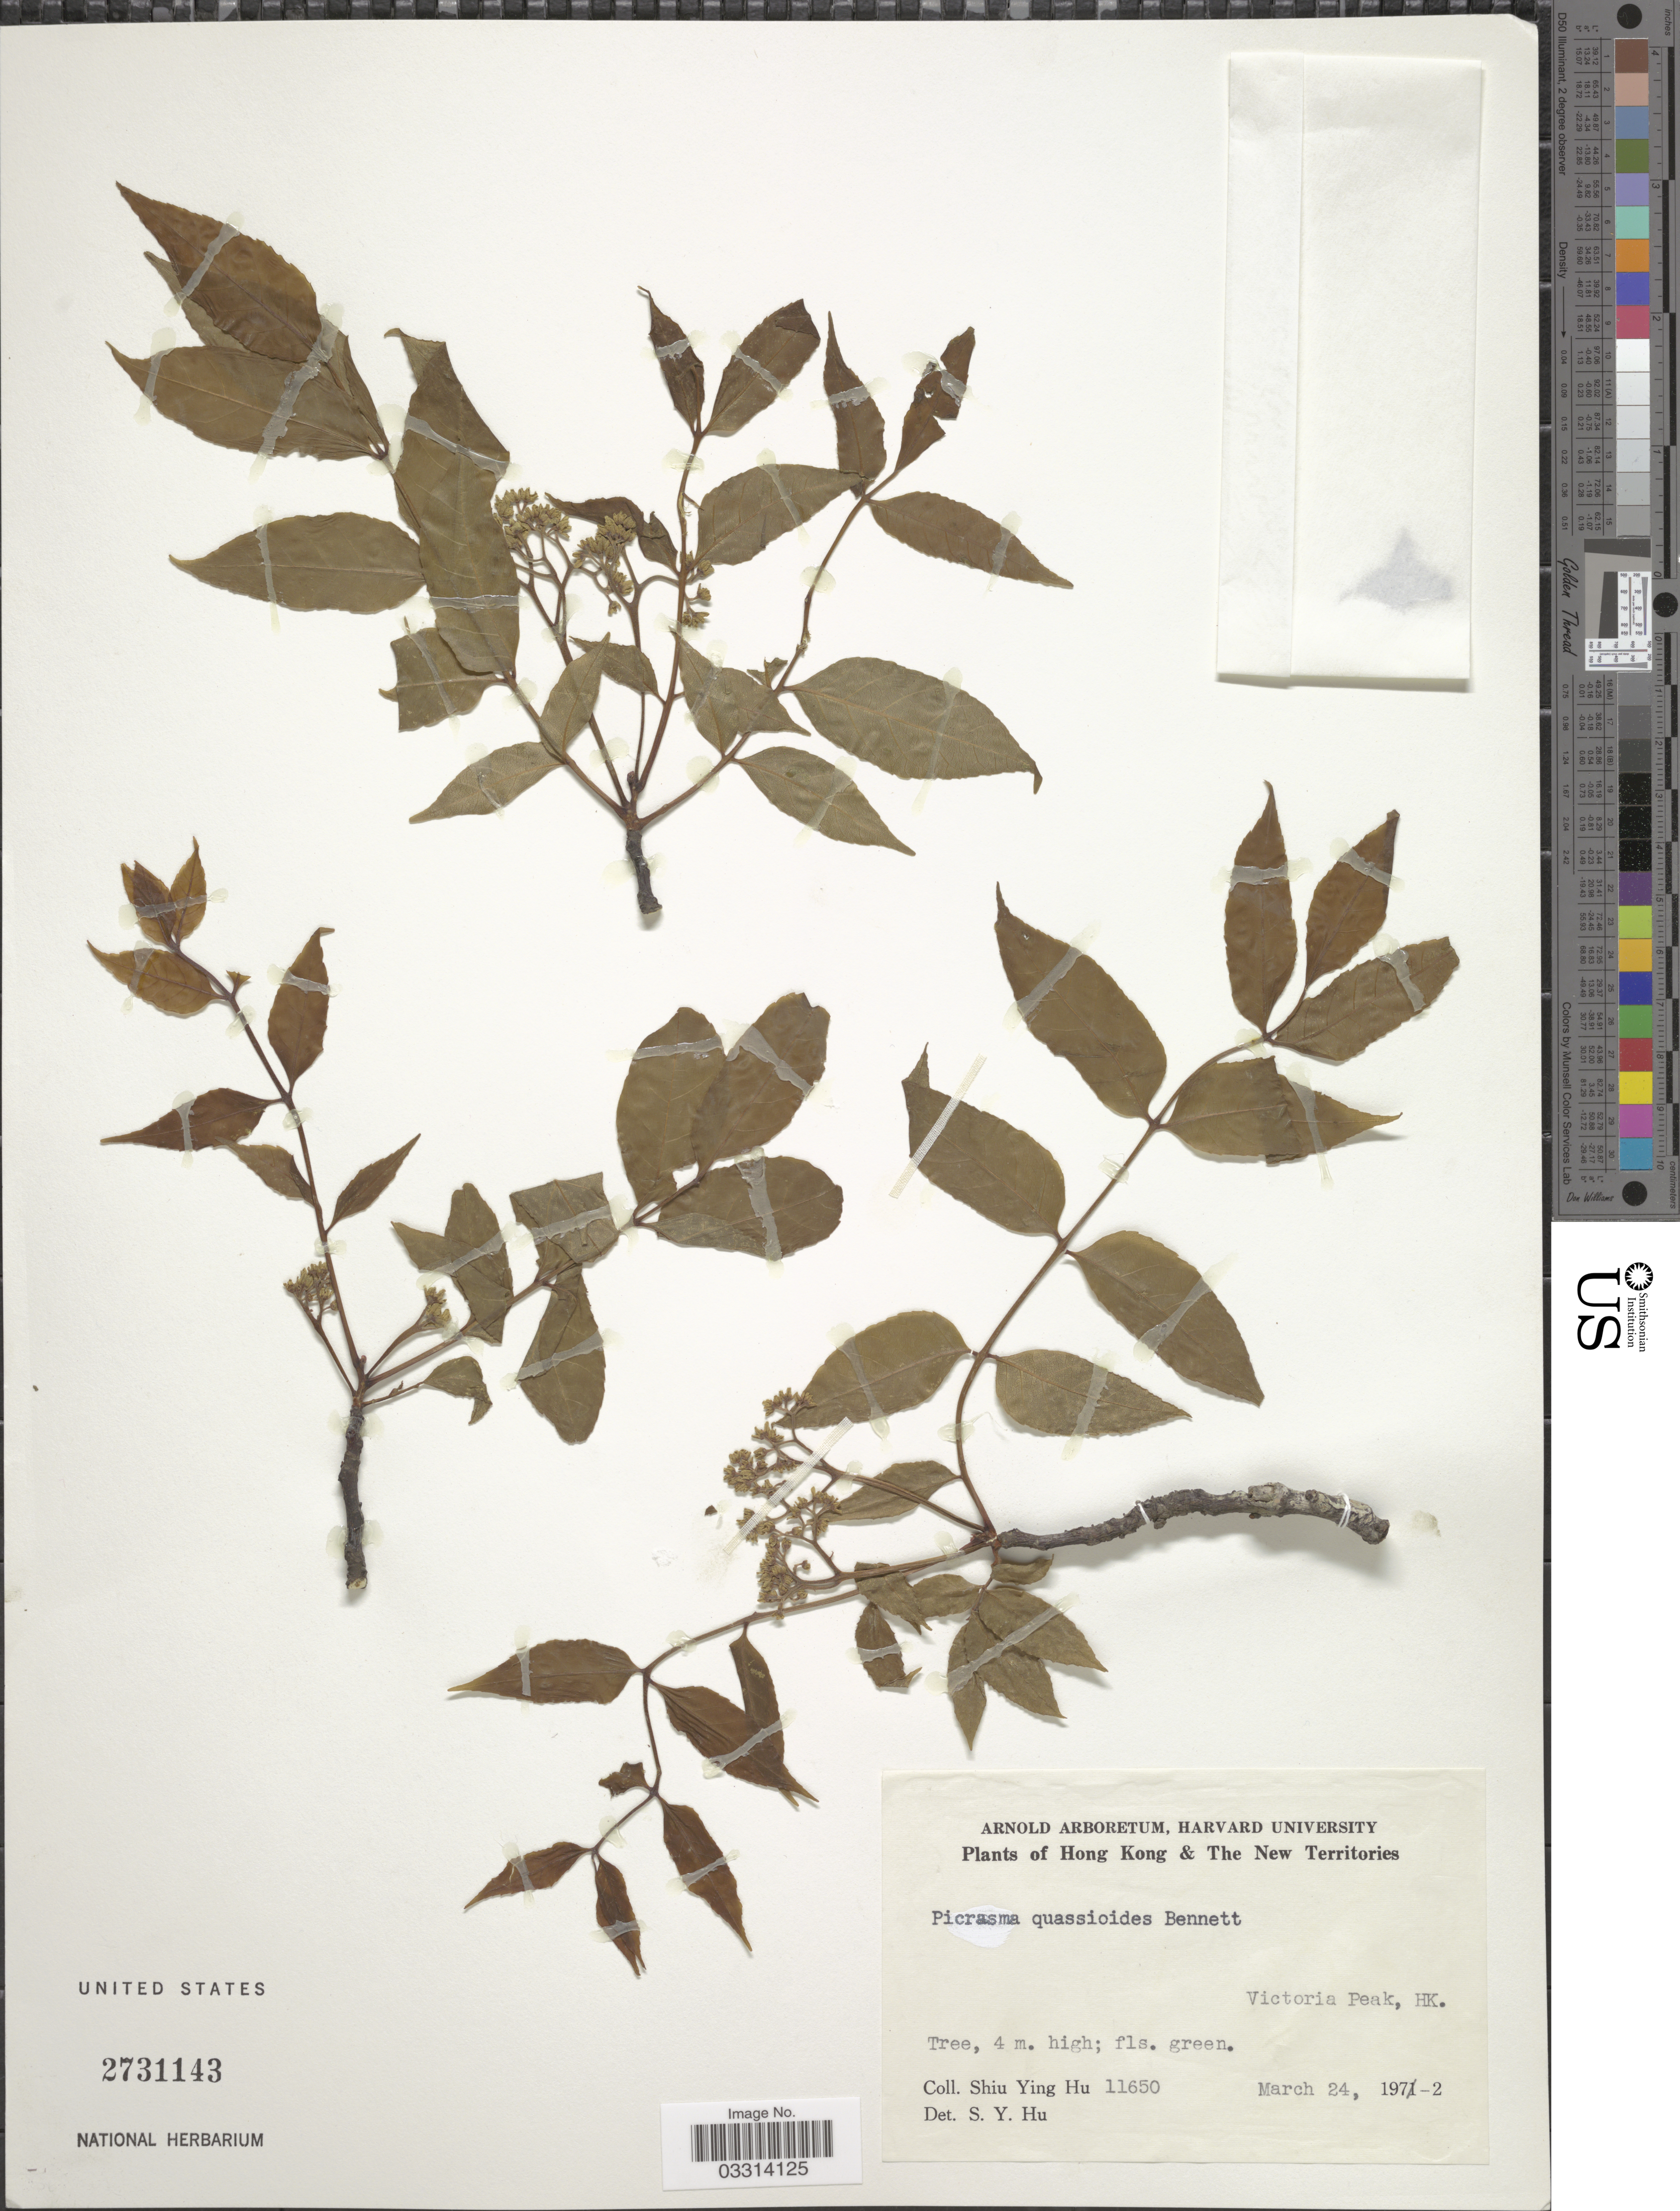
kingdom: Plantae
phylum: Tracheophyta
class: Magnoliopsida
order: Sapindales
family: Simaroubaceae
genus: Picrasma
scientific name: Picrasma quassioides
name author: (D. Don) Benn.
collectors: S. Y. Hu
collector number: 11650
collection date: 1972-03-24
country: China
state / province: Hong Kong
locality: Hong Kong & The New Territories. Victoria Peak, HK.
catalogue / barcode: US 2731143